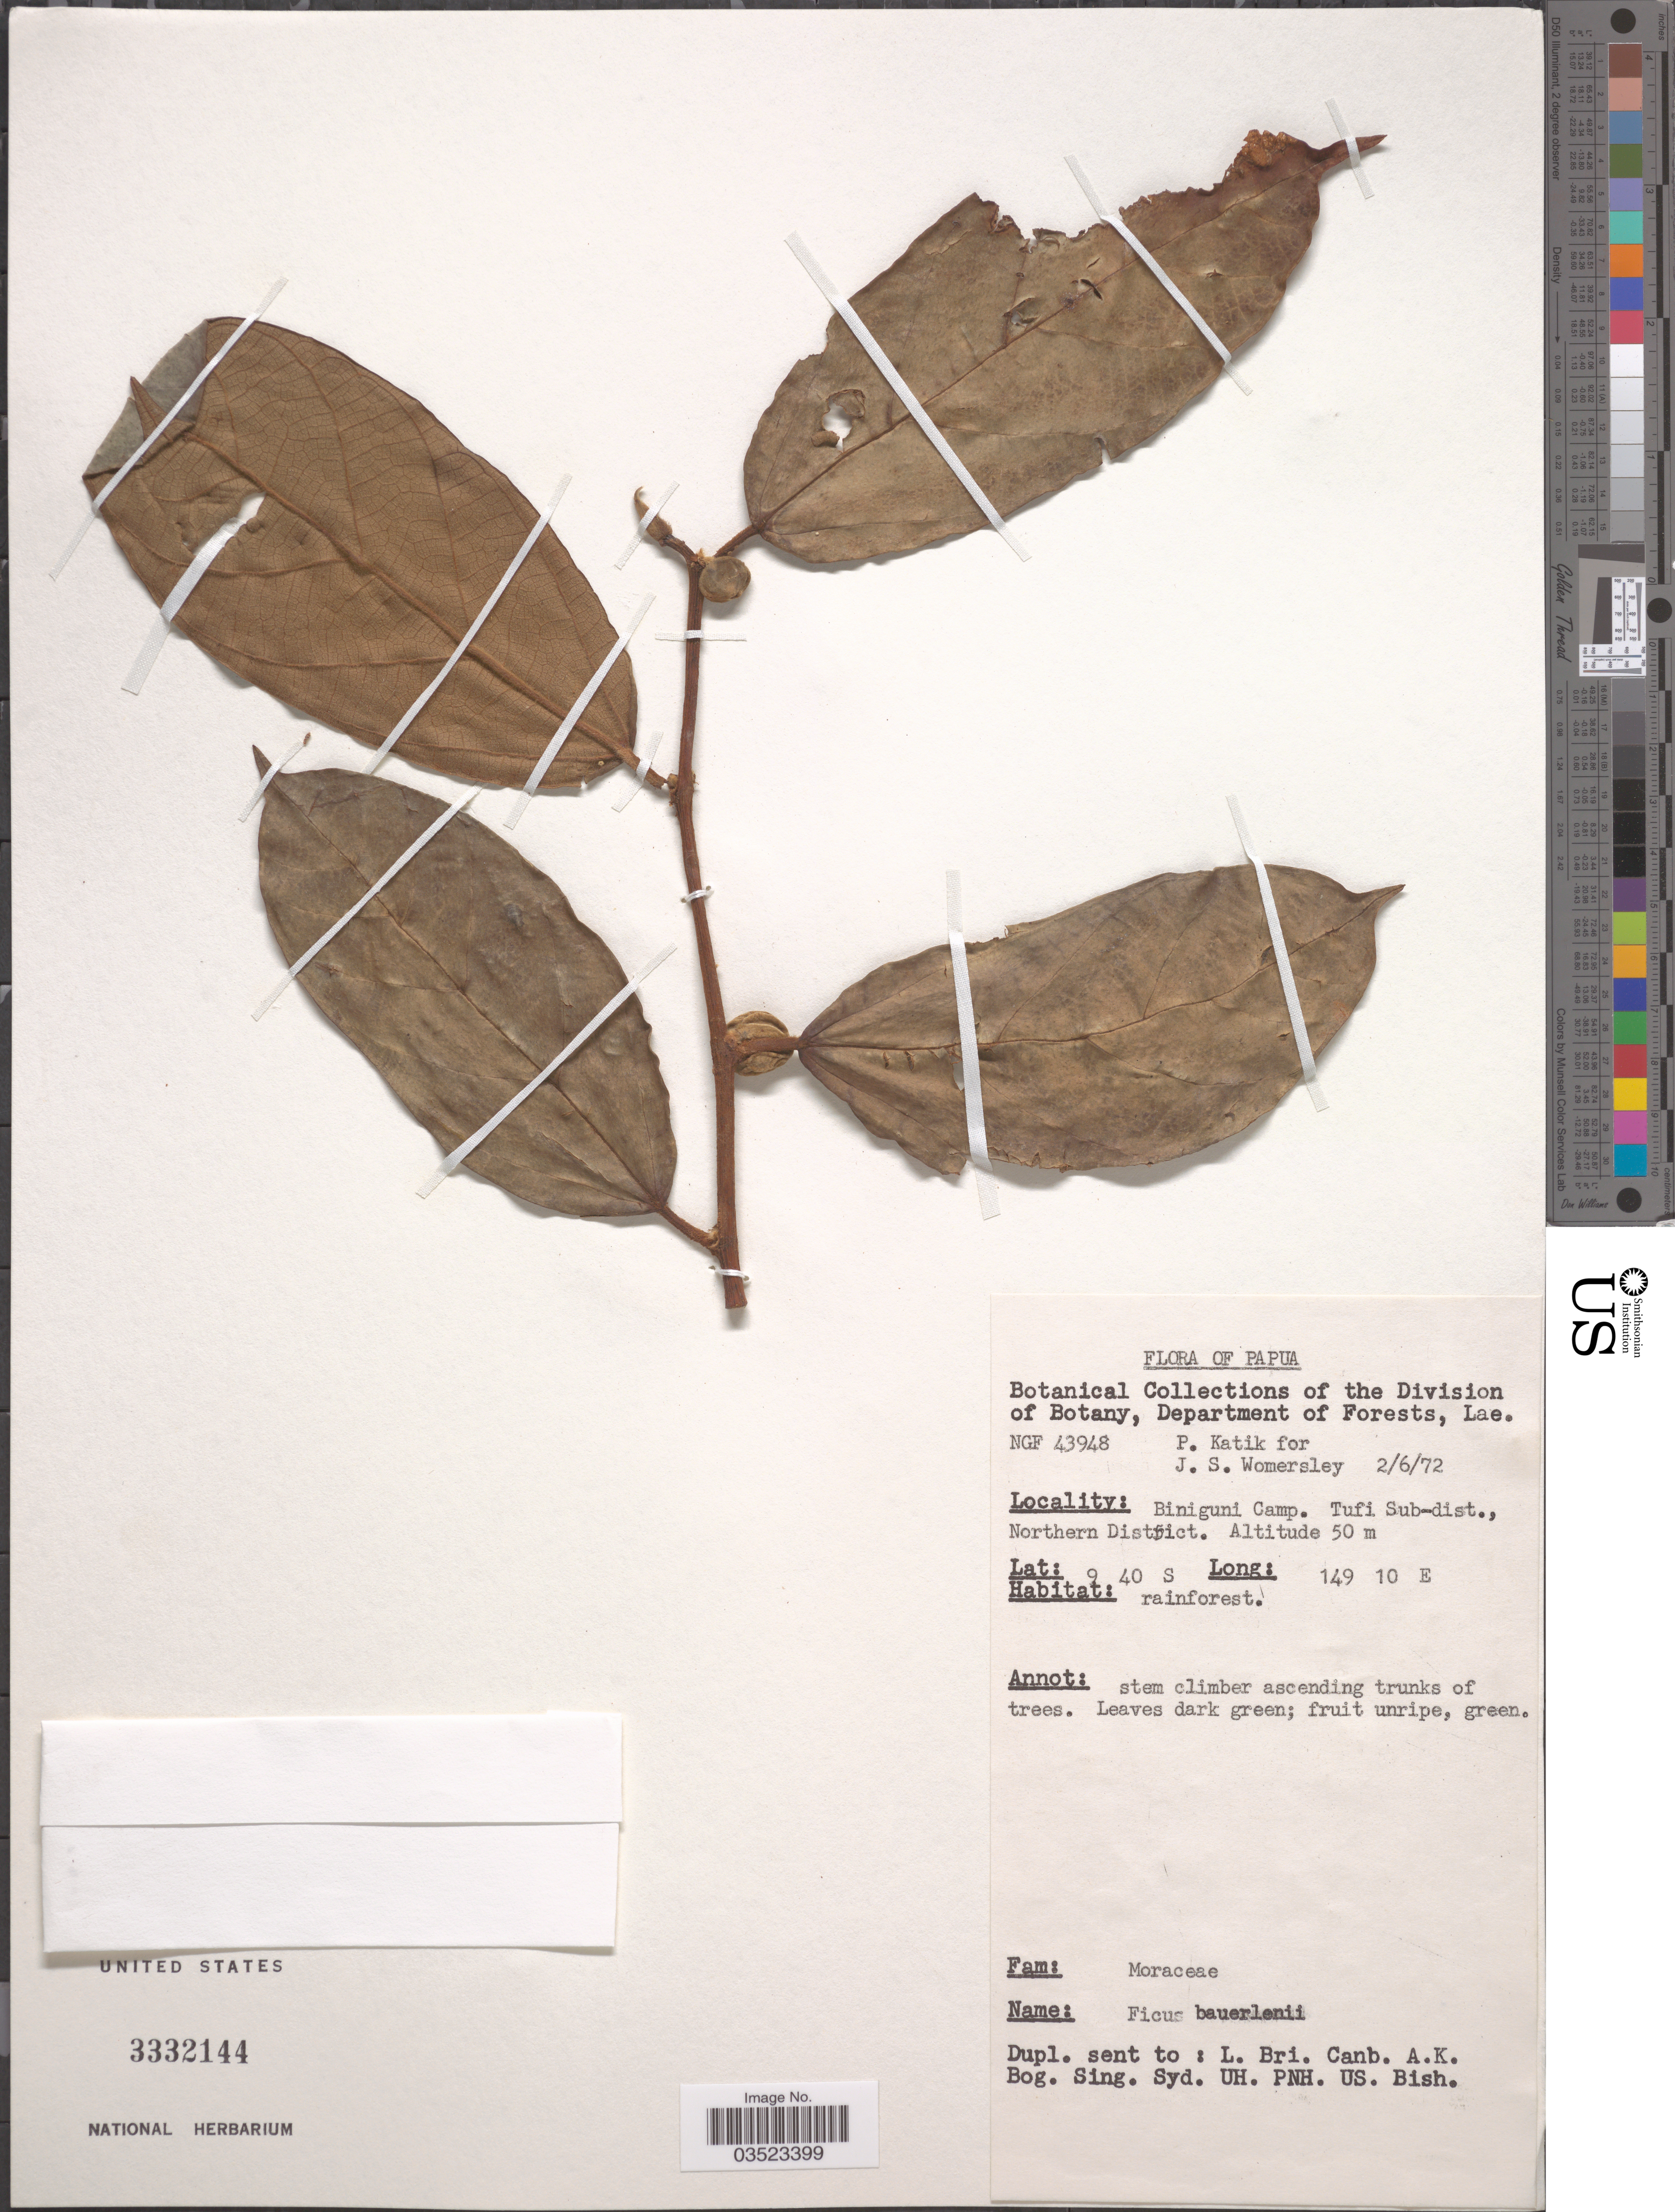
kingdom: Plantae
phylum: Tracheophyta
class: Magnoliopsida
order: Rosales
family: Moraceae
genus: Ficus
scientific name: Ficus baeuerlenii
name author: King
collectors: P. Katik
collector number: NGF43948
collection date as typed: Transcribed d/m/y: 2/6/72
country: Papua New Guinea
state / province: Northern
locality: Papua. Biniguni Camp. Tufi Sub-dist., Northern District.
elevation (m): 50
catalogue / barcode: US 3332144